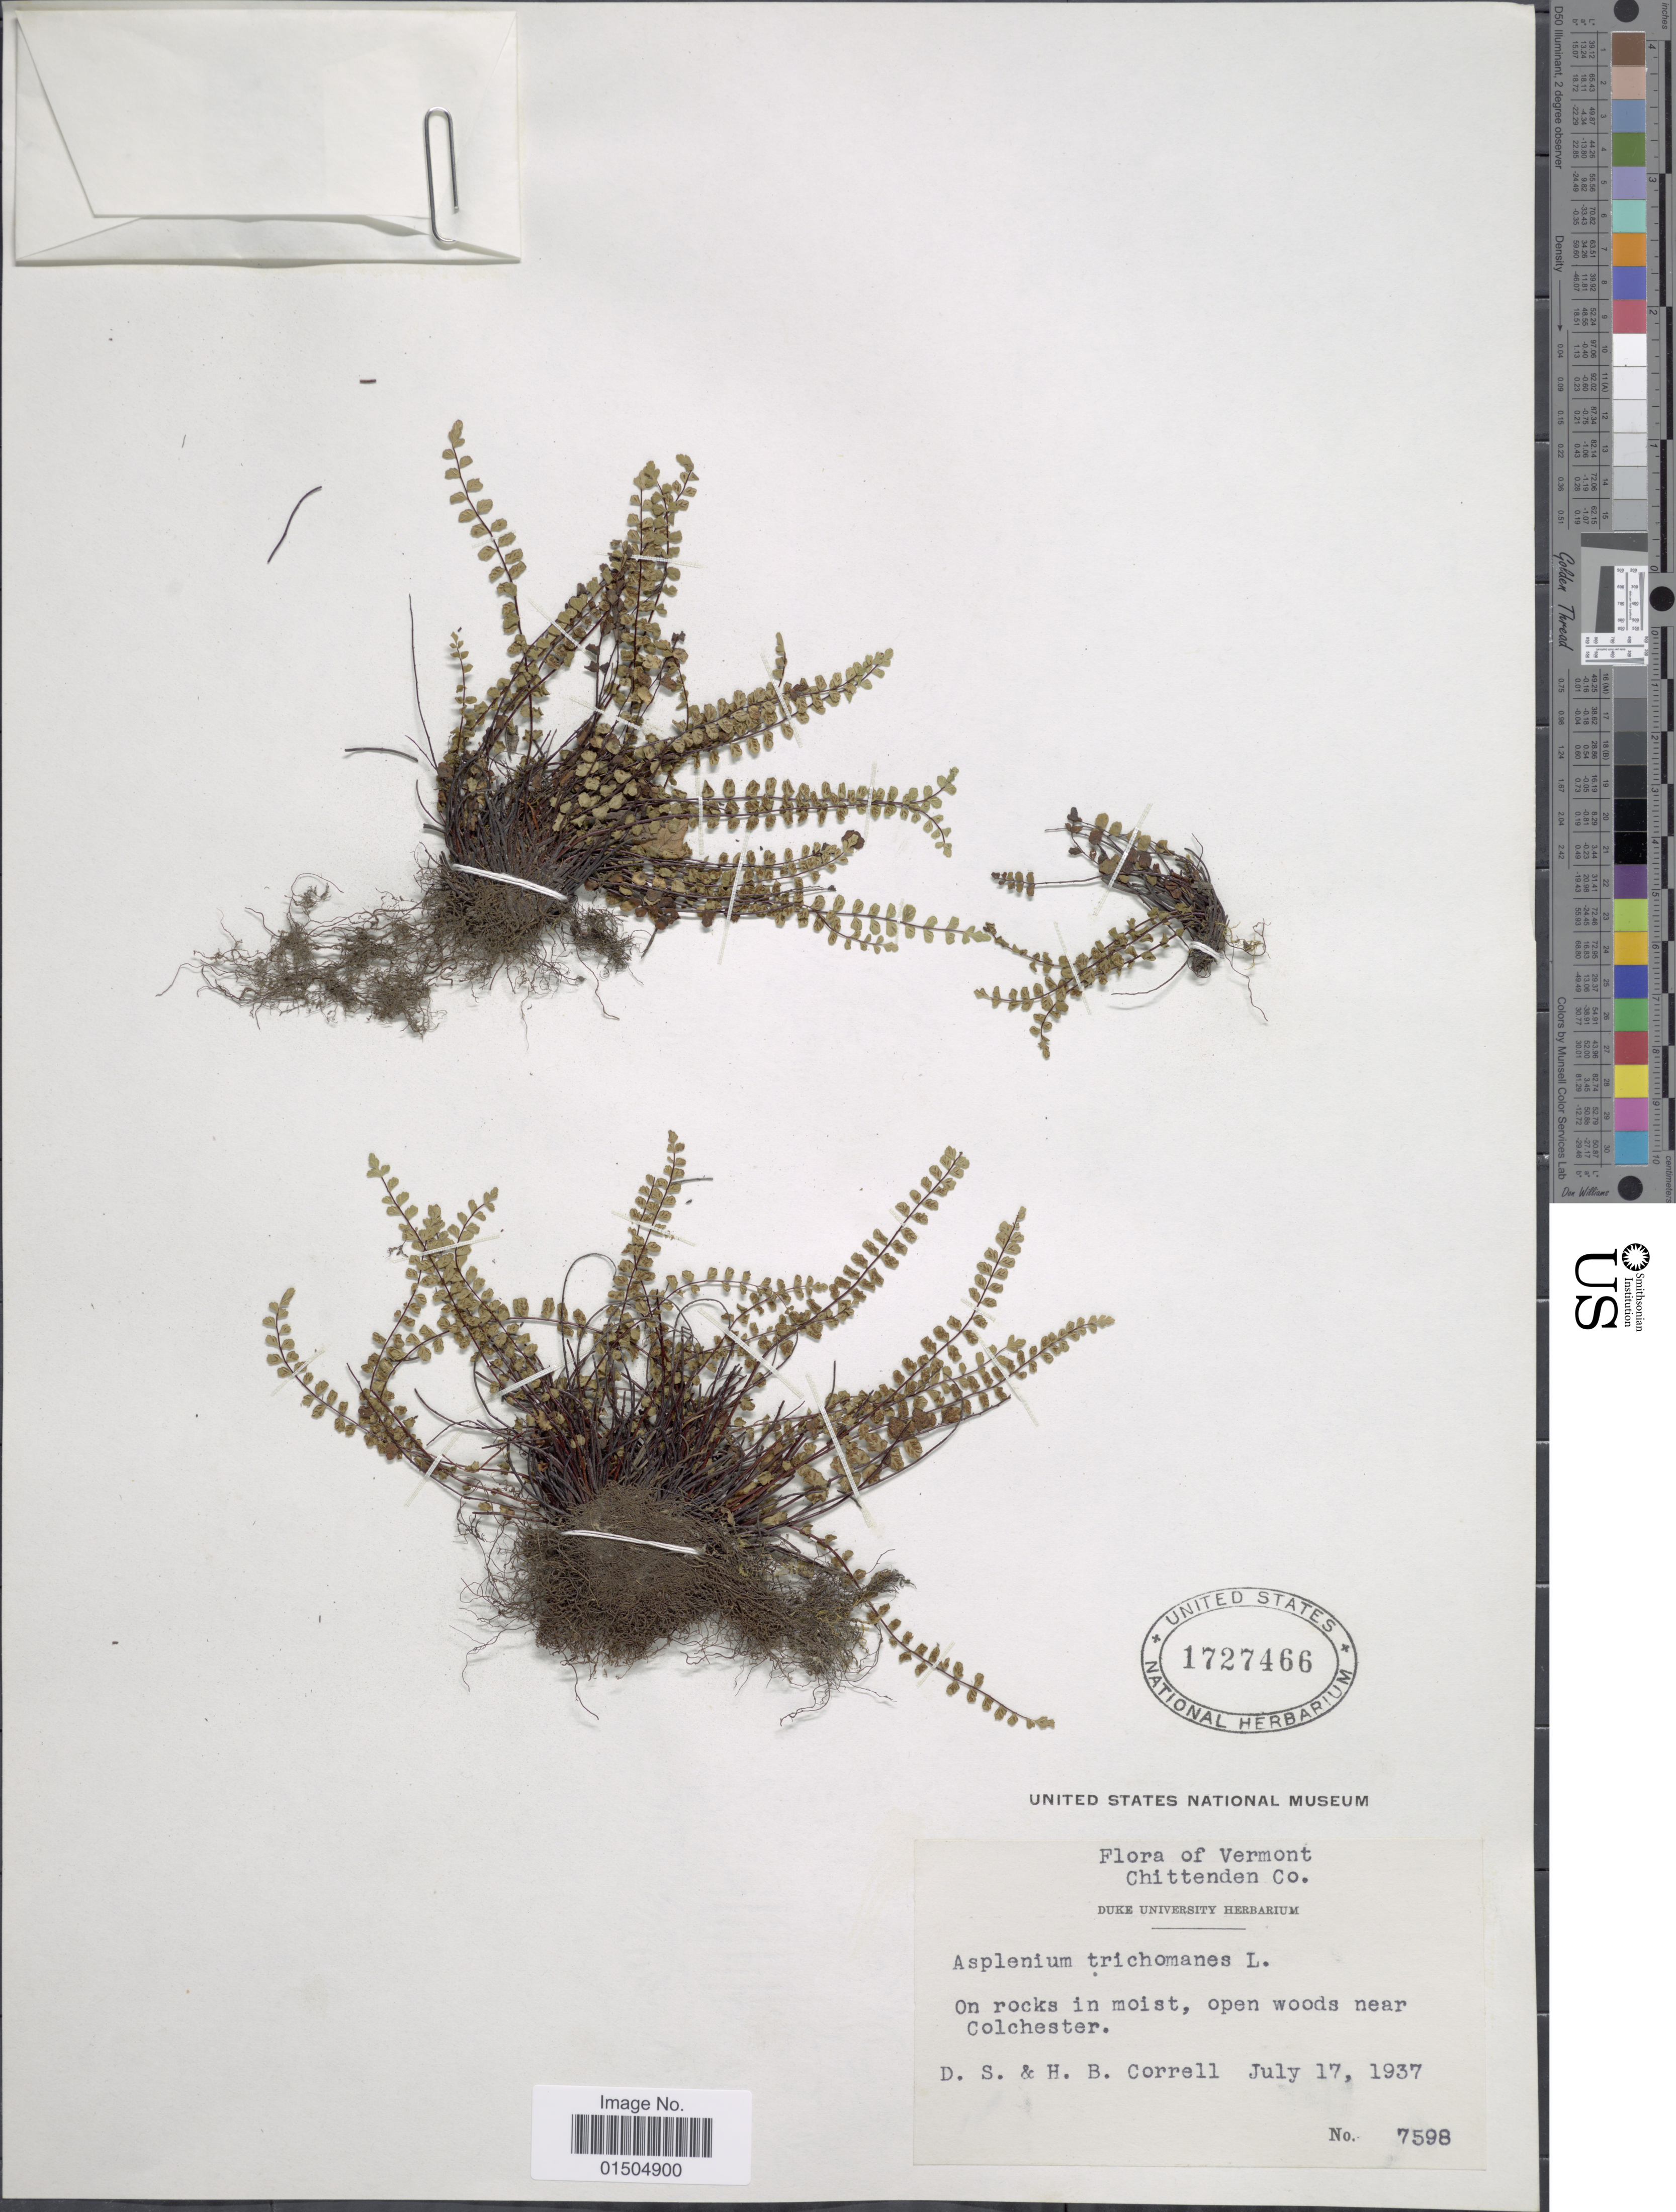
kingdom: Plantae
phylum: Tracheophyta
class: Polypodiopsida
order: Polypodiales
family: Aspleniaceae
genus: Asplenium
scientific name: Asplenium trichomanes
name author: L.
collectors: D. S. Correll & H. Correll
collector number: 7598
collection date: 1937-07-17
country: United States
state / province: Vermont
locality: Chittenden Co. On rocks in moist, open woods near Colchester.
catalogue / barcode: US 1727466